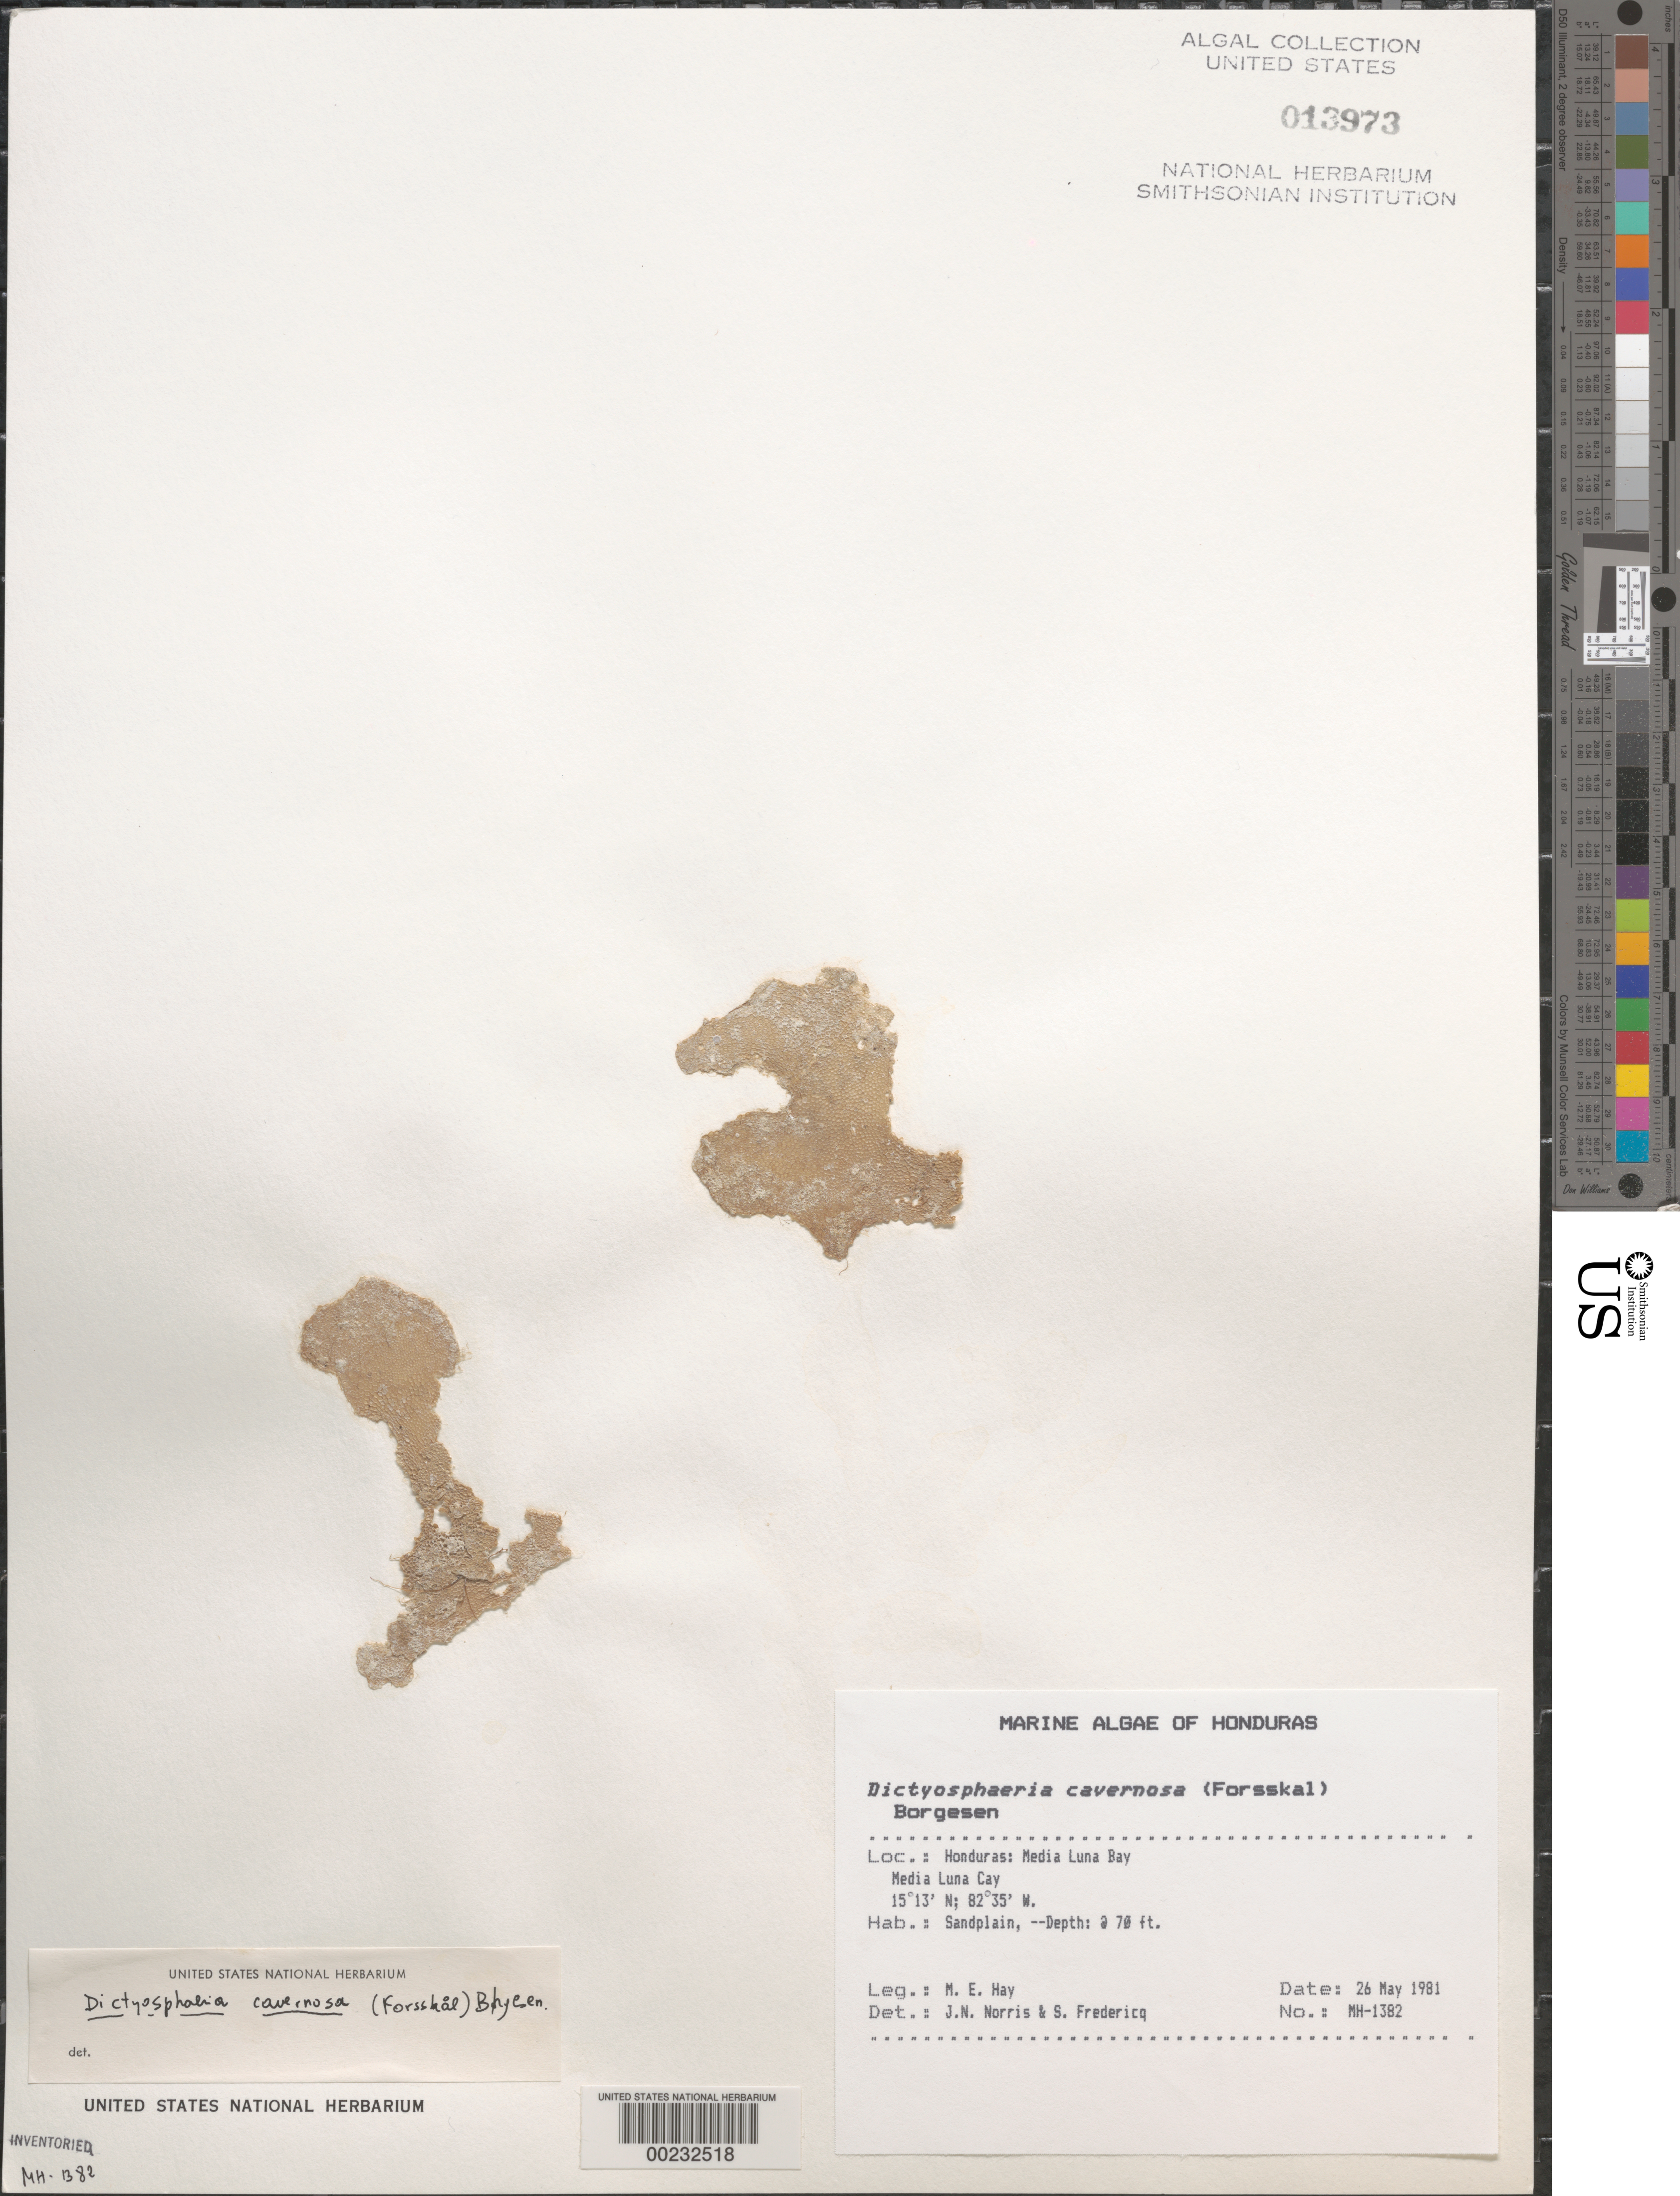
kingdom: Plantae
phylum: Chlorophyta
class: Ulvophyceae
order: Siphonocladales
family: Siphonocladaceae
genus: Dictyosphaeria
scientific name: Dictyosphaeria cavernosa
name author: (Forssk.) Børgesen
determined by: Norris, J. N.; Fredericq, S.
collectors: M. E. Hay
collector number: MEH-1382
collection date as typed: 26 May 1981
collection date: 1981-05-26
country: Honduras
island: Media Luna Cay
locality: Media Luna Bay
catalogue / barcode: US 13973